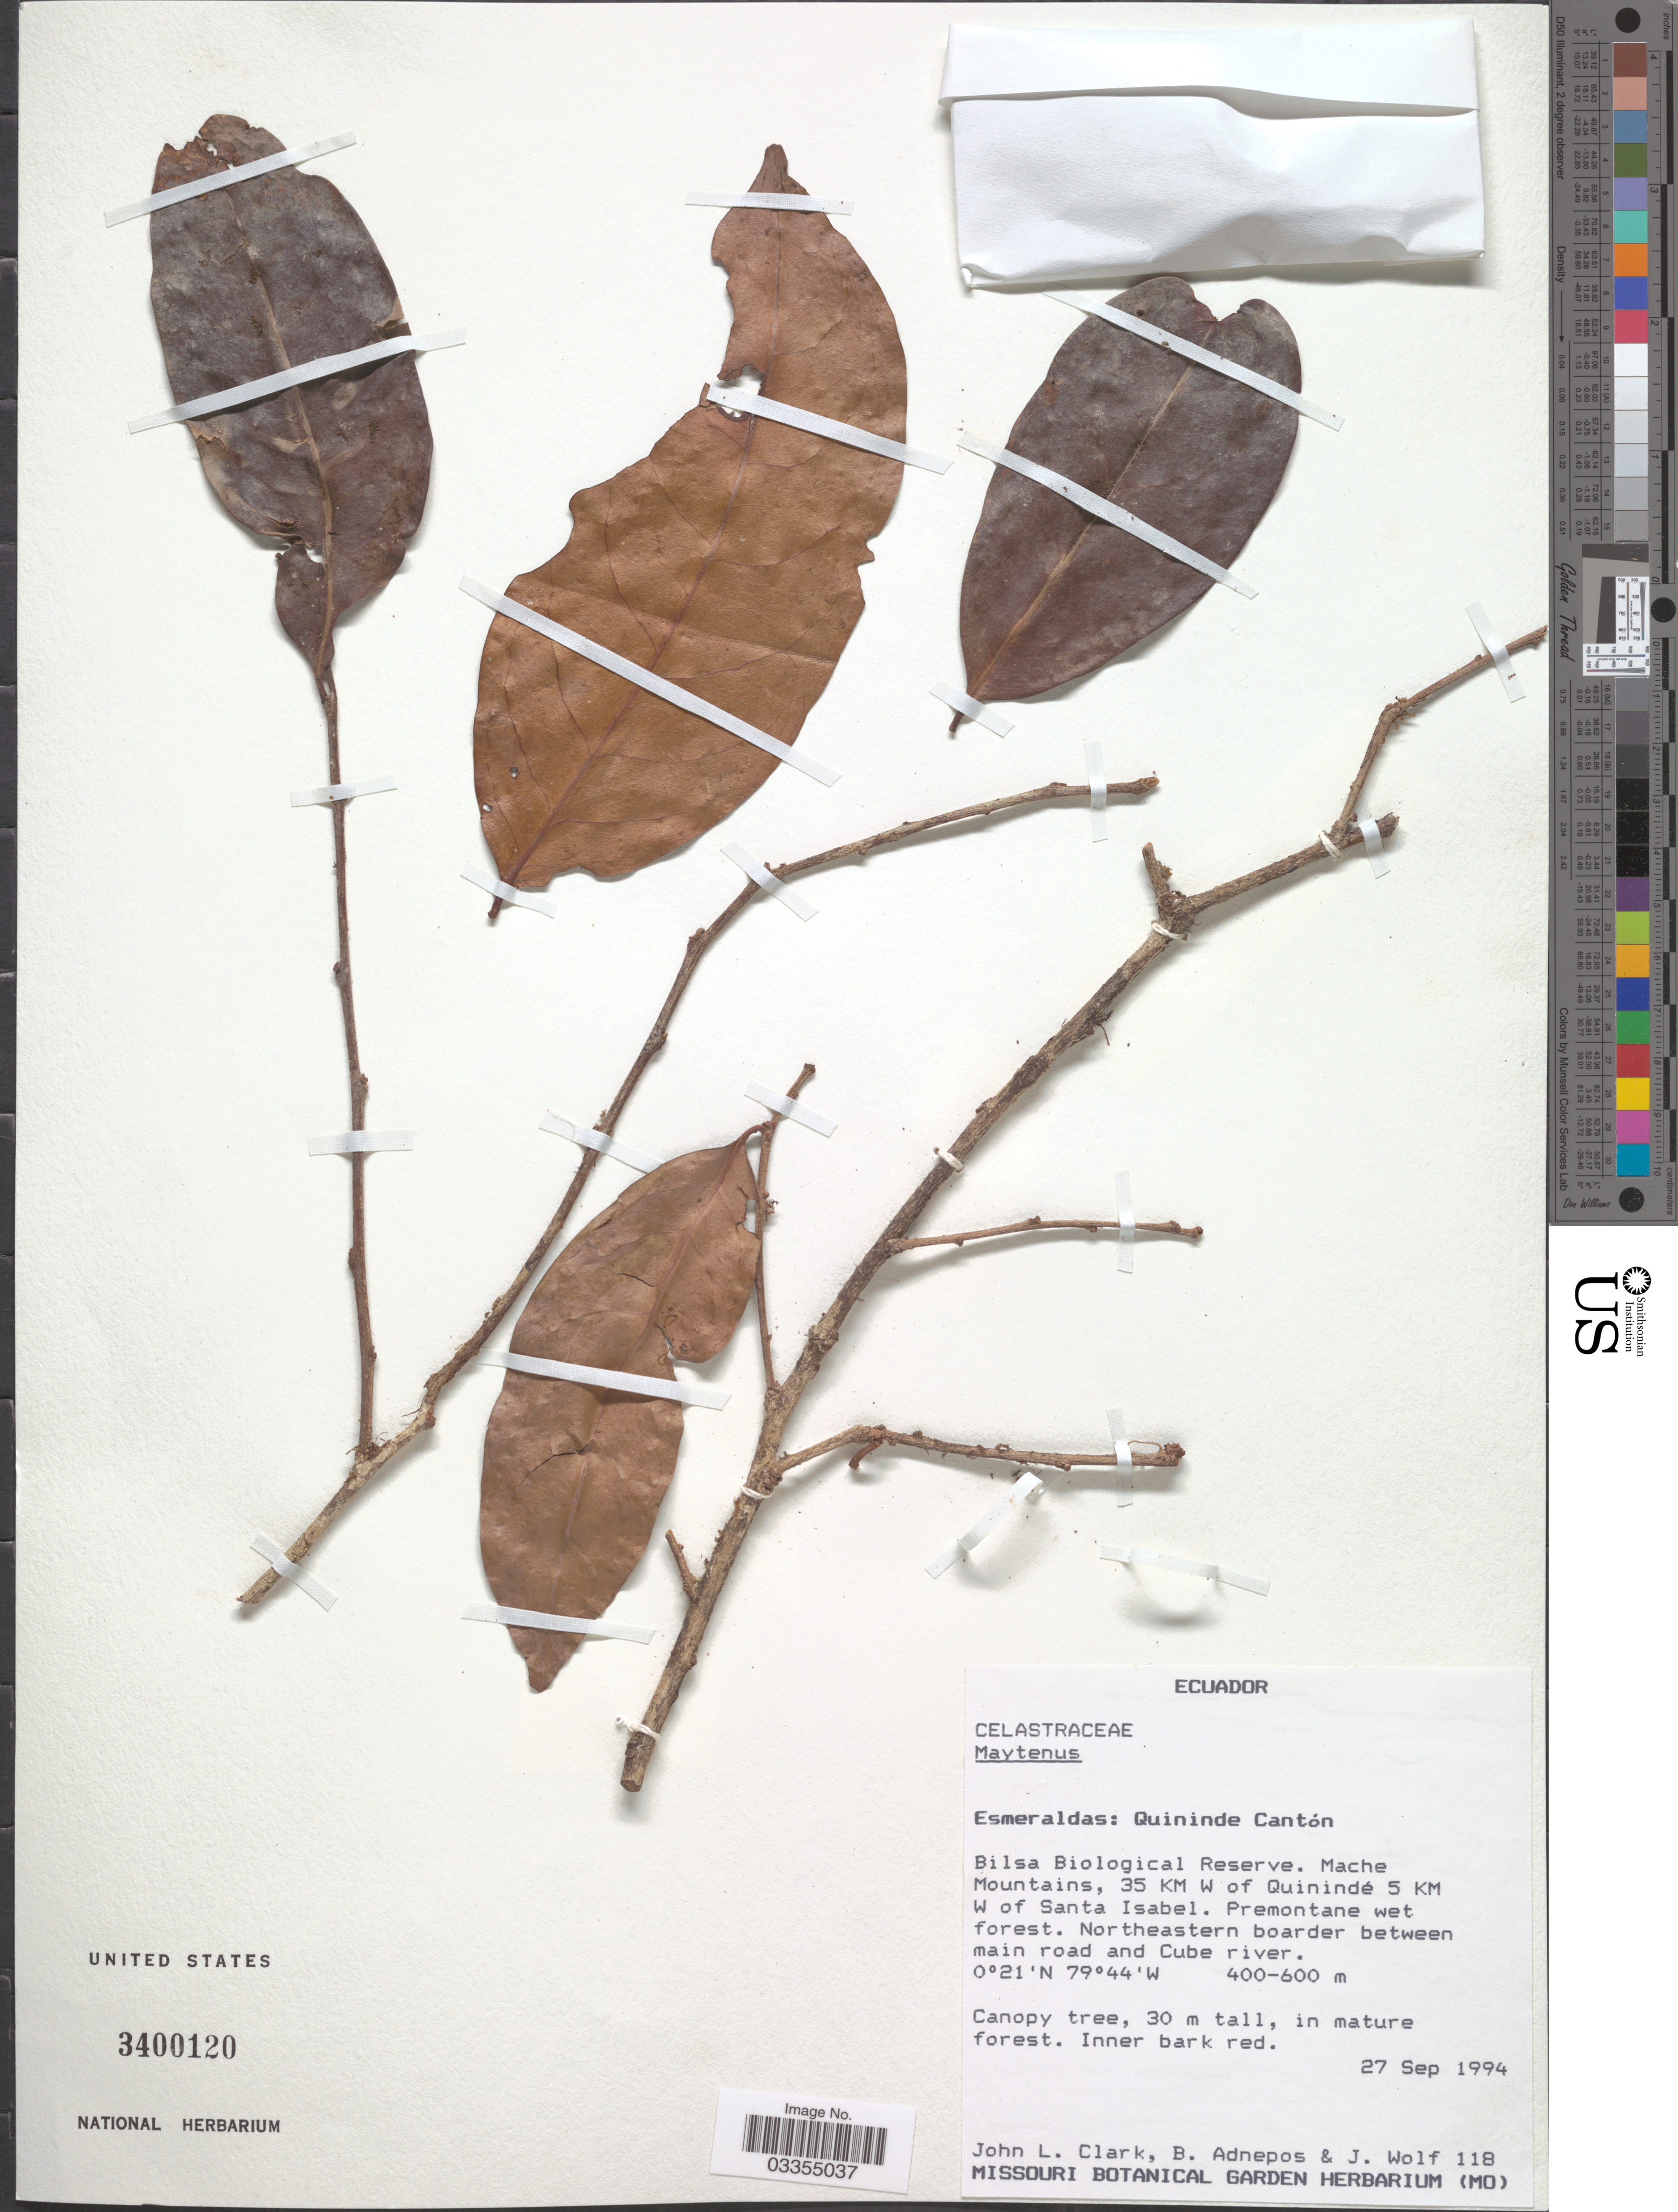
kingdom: Plantae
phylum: Tracheophyta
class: Magnoliopsida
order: Celastrales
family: Celastraceae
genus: Maytenus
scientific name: Maytenus sp.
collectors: J. L. Clark, B. Adnepos & J. Wolf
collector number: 118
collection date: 1994-09-27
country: Ecuador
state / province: Esmeraldas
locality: Quininde Cantón. Bilsa Biological Station. Mache mountains, 35 km W of Quinindé, 5 km W of Santa Isabel. Premontane Wet Forest. Northeastern boarder between main road and Cube river.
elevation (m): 400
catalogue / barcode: US 3400120